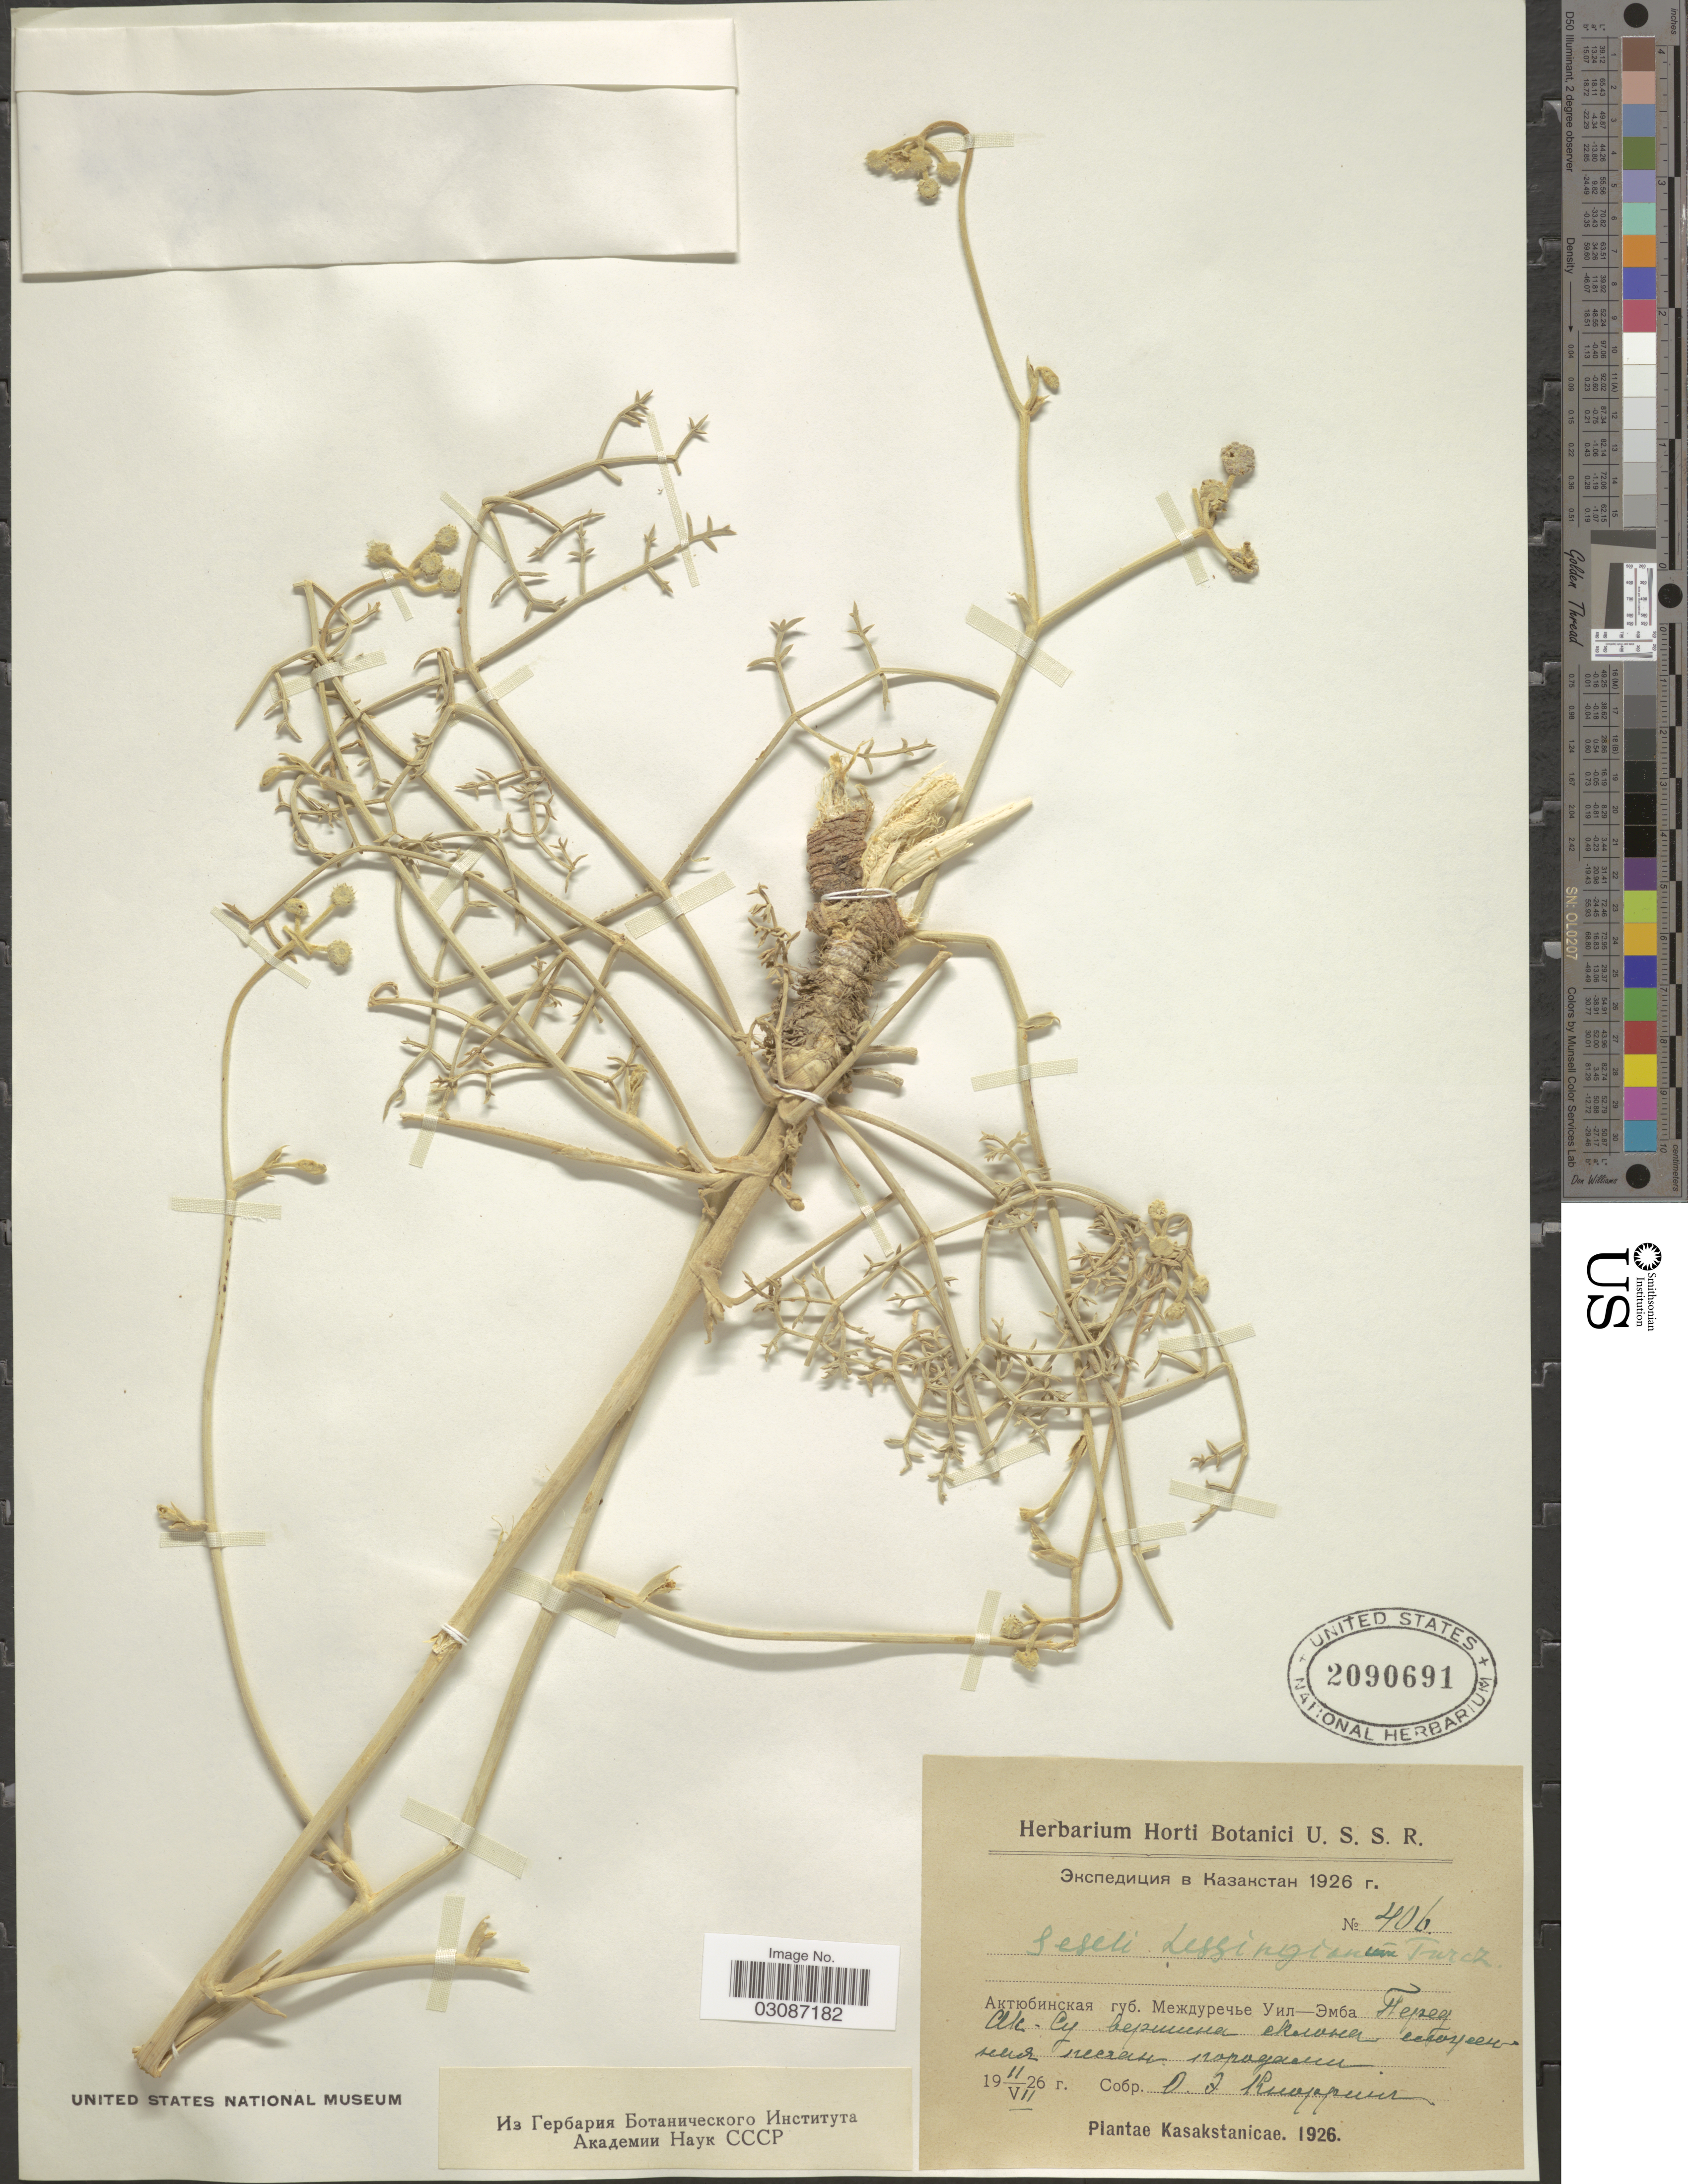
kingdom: Plantae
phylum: Tracheophyta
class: Magnoliopsida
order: Apiales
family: Apiaceae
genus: Seseli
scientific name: Seseli lessingianum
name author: Turcz.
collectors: O. Knorring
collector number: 406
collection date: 1926-07-11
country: Kazakhstan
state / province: Aqtobe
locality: Between rivers Uil and Emba. Ak-Su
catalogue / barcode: US 2090691